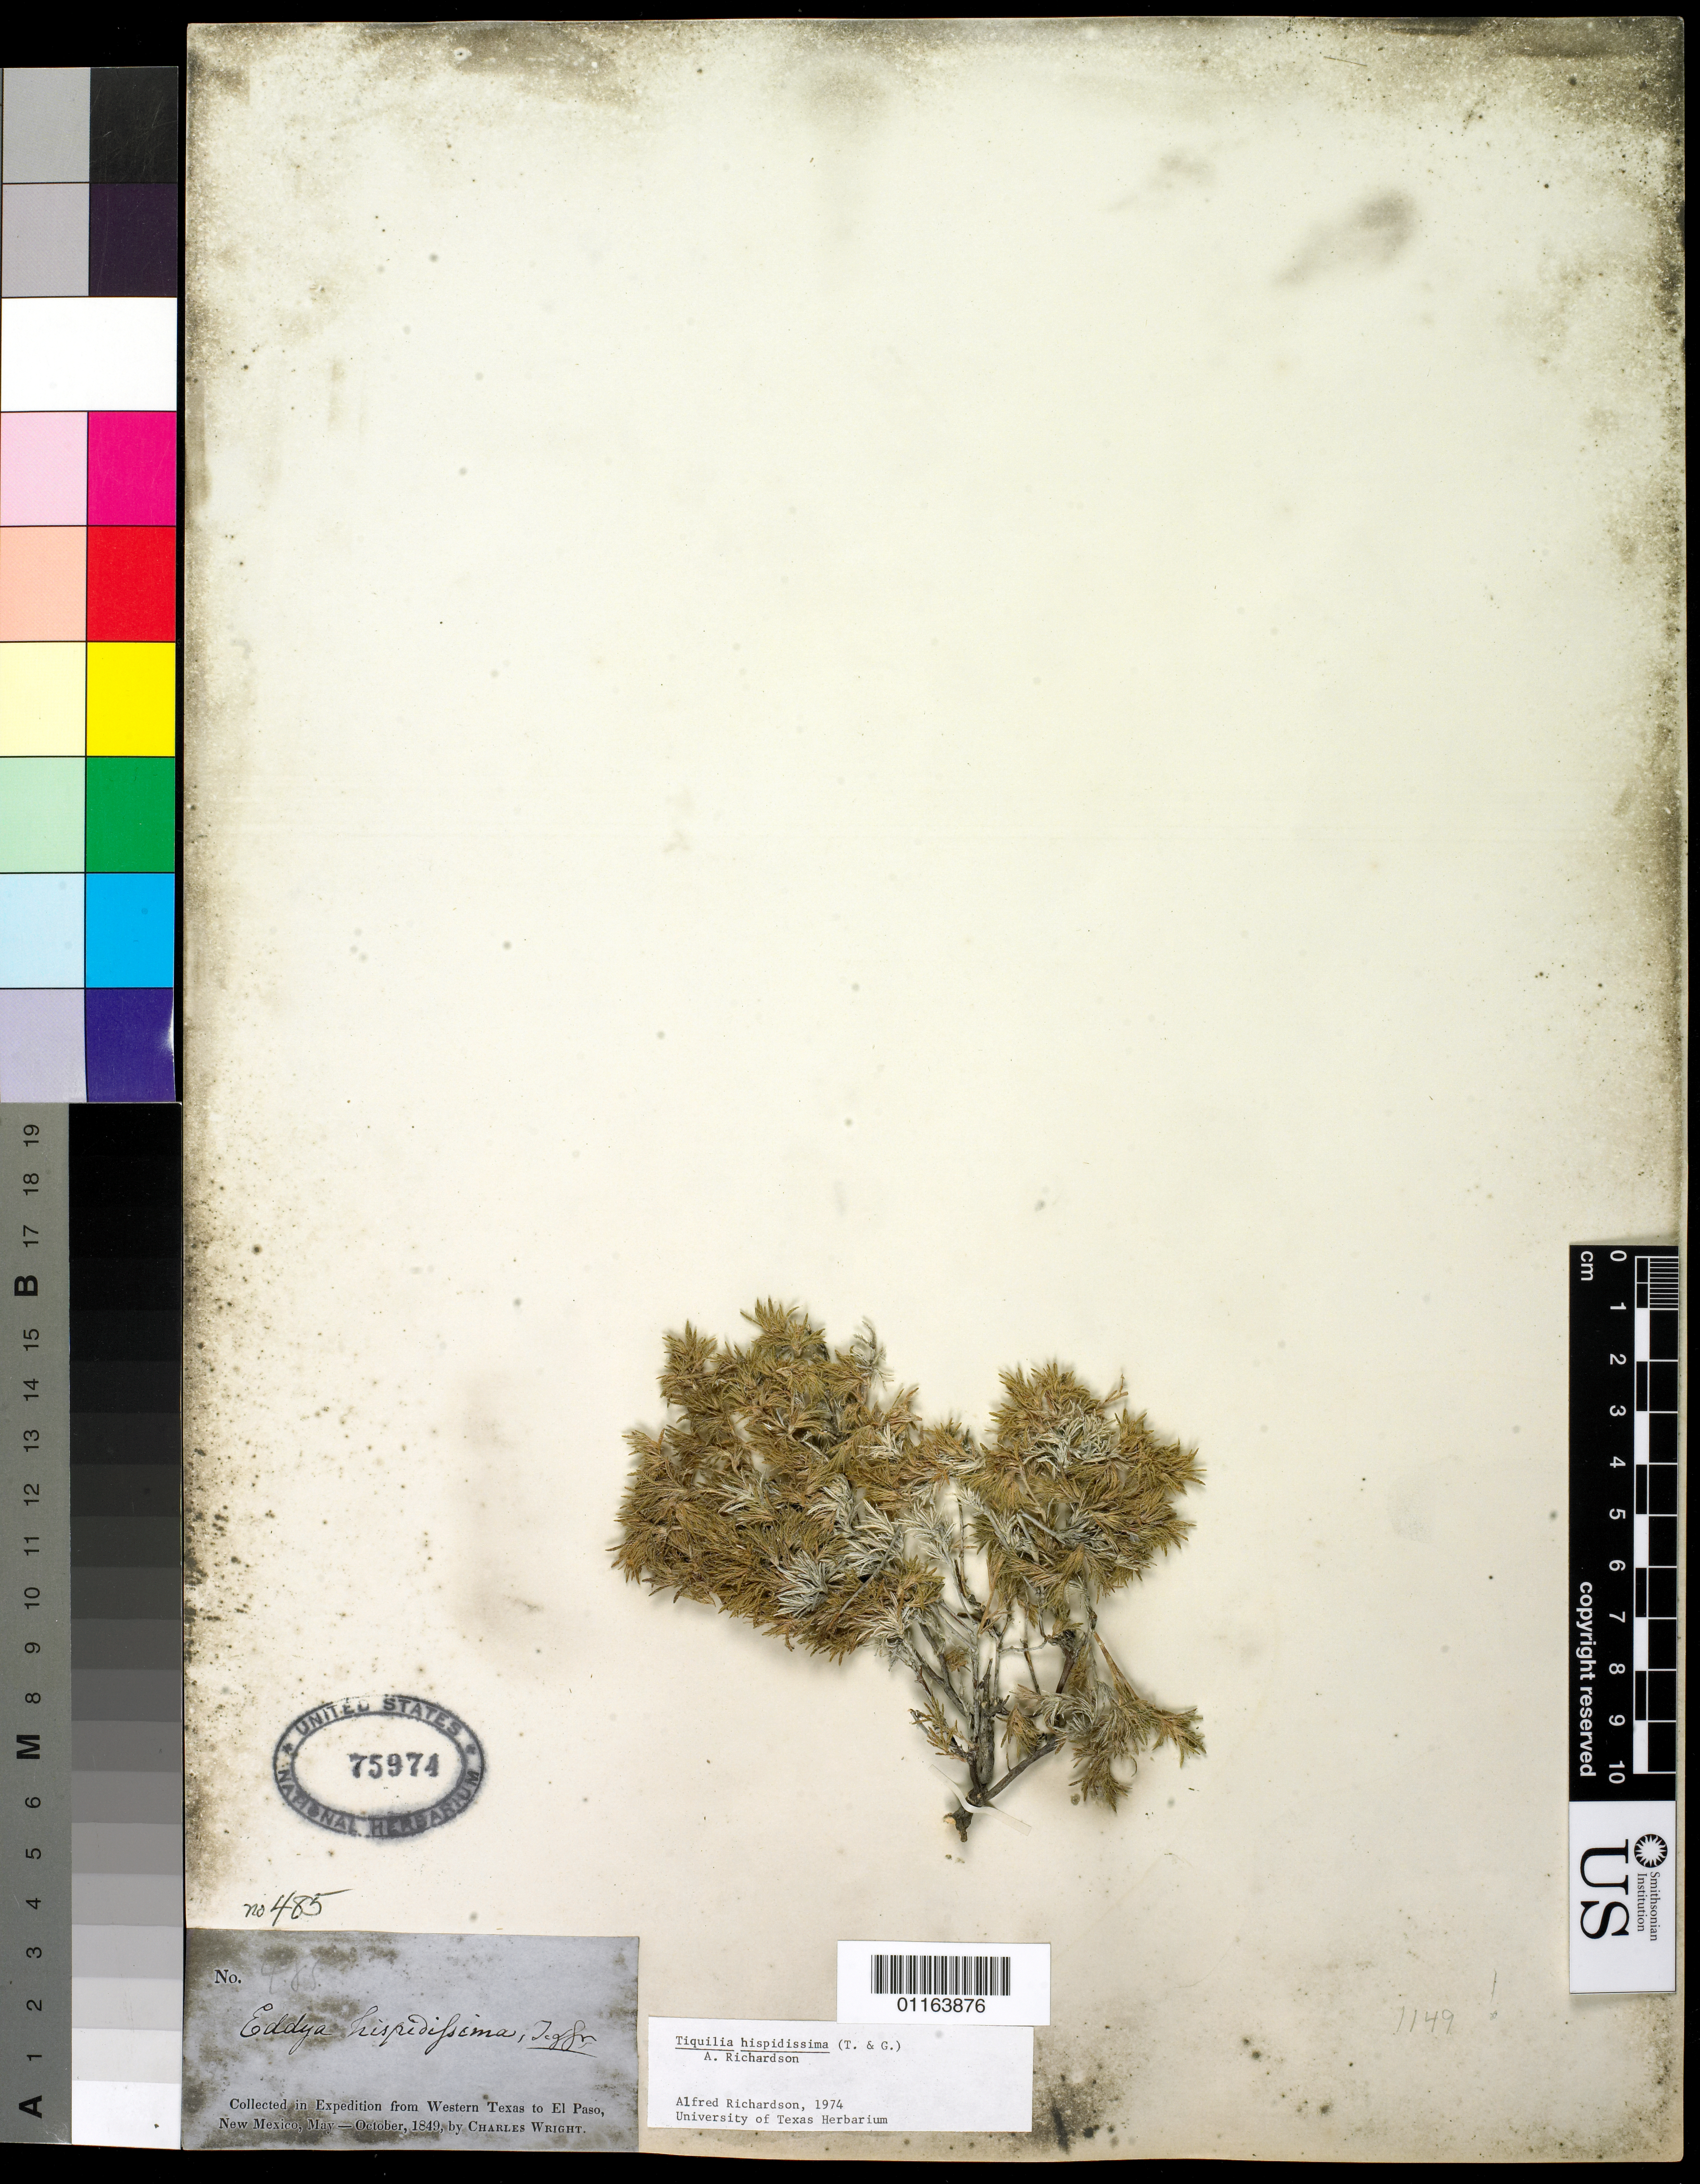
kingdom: Plantae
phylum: Tracheophyta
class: Magnoliopsida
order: Boraginales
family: Ehretiaceae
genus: Tiquilia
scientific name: Tiquilia hispidissima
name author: (Torr. & A. Gray) A.T. Richardson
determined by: Richardson, A.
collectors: C. Wright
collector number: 485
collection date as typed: May 1849 to -- Oct 1849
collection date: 1849-05/1849-10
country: United States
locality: From Western Texas to El Paso, New Mexico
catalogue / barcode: US 75974